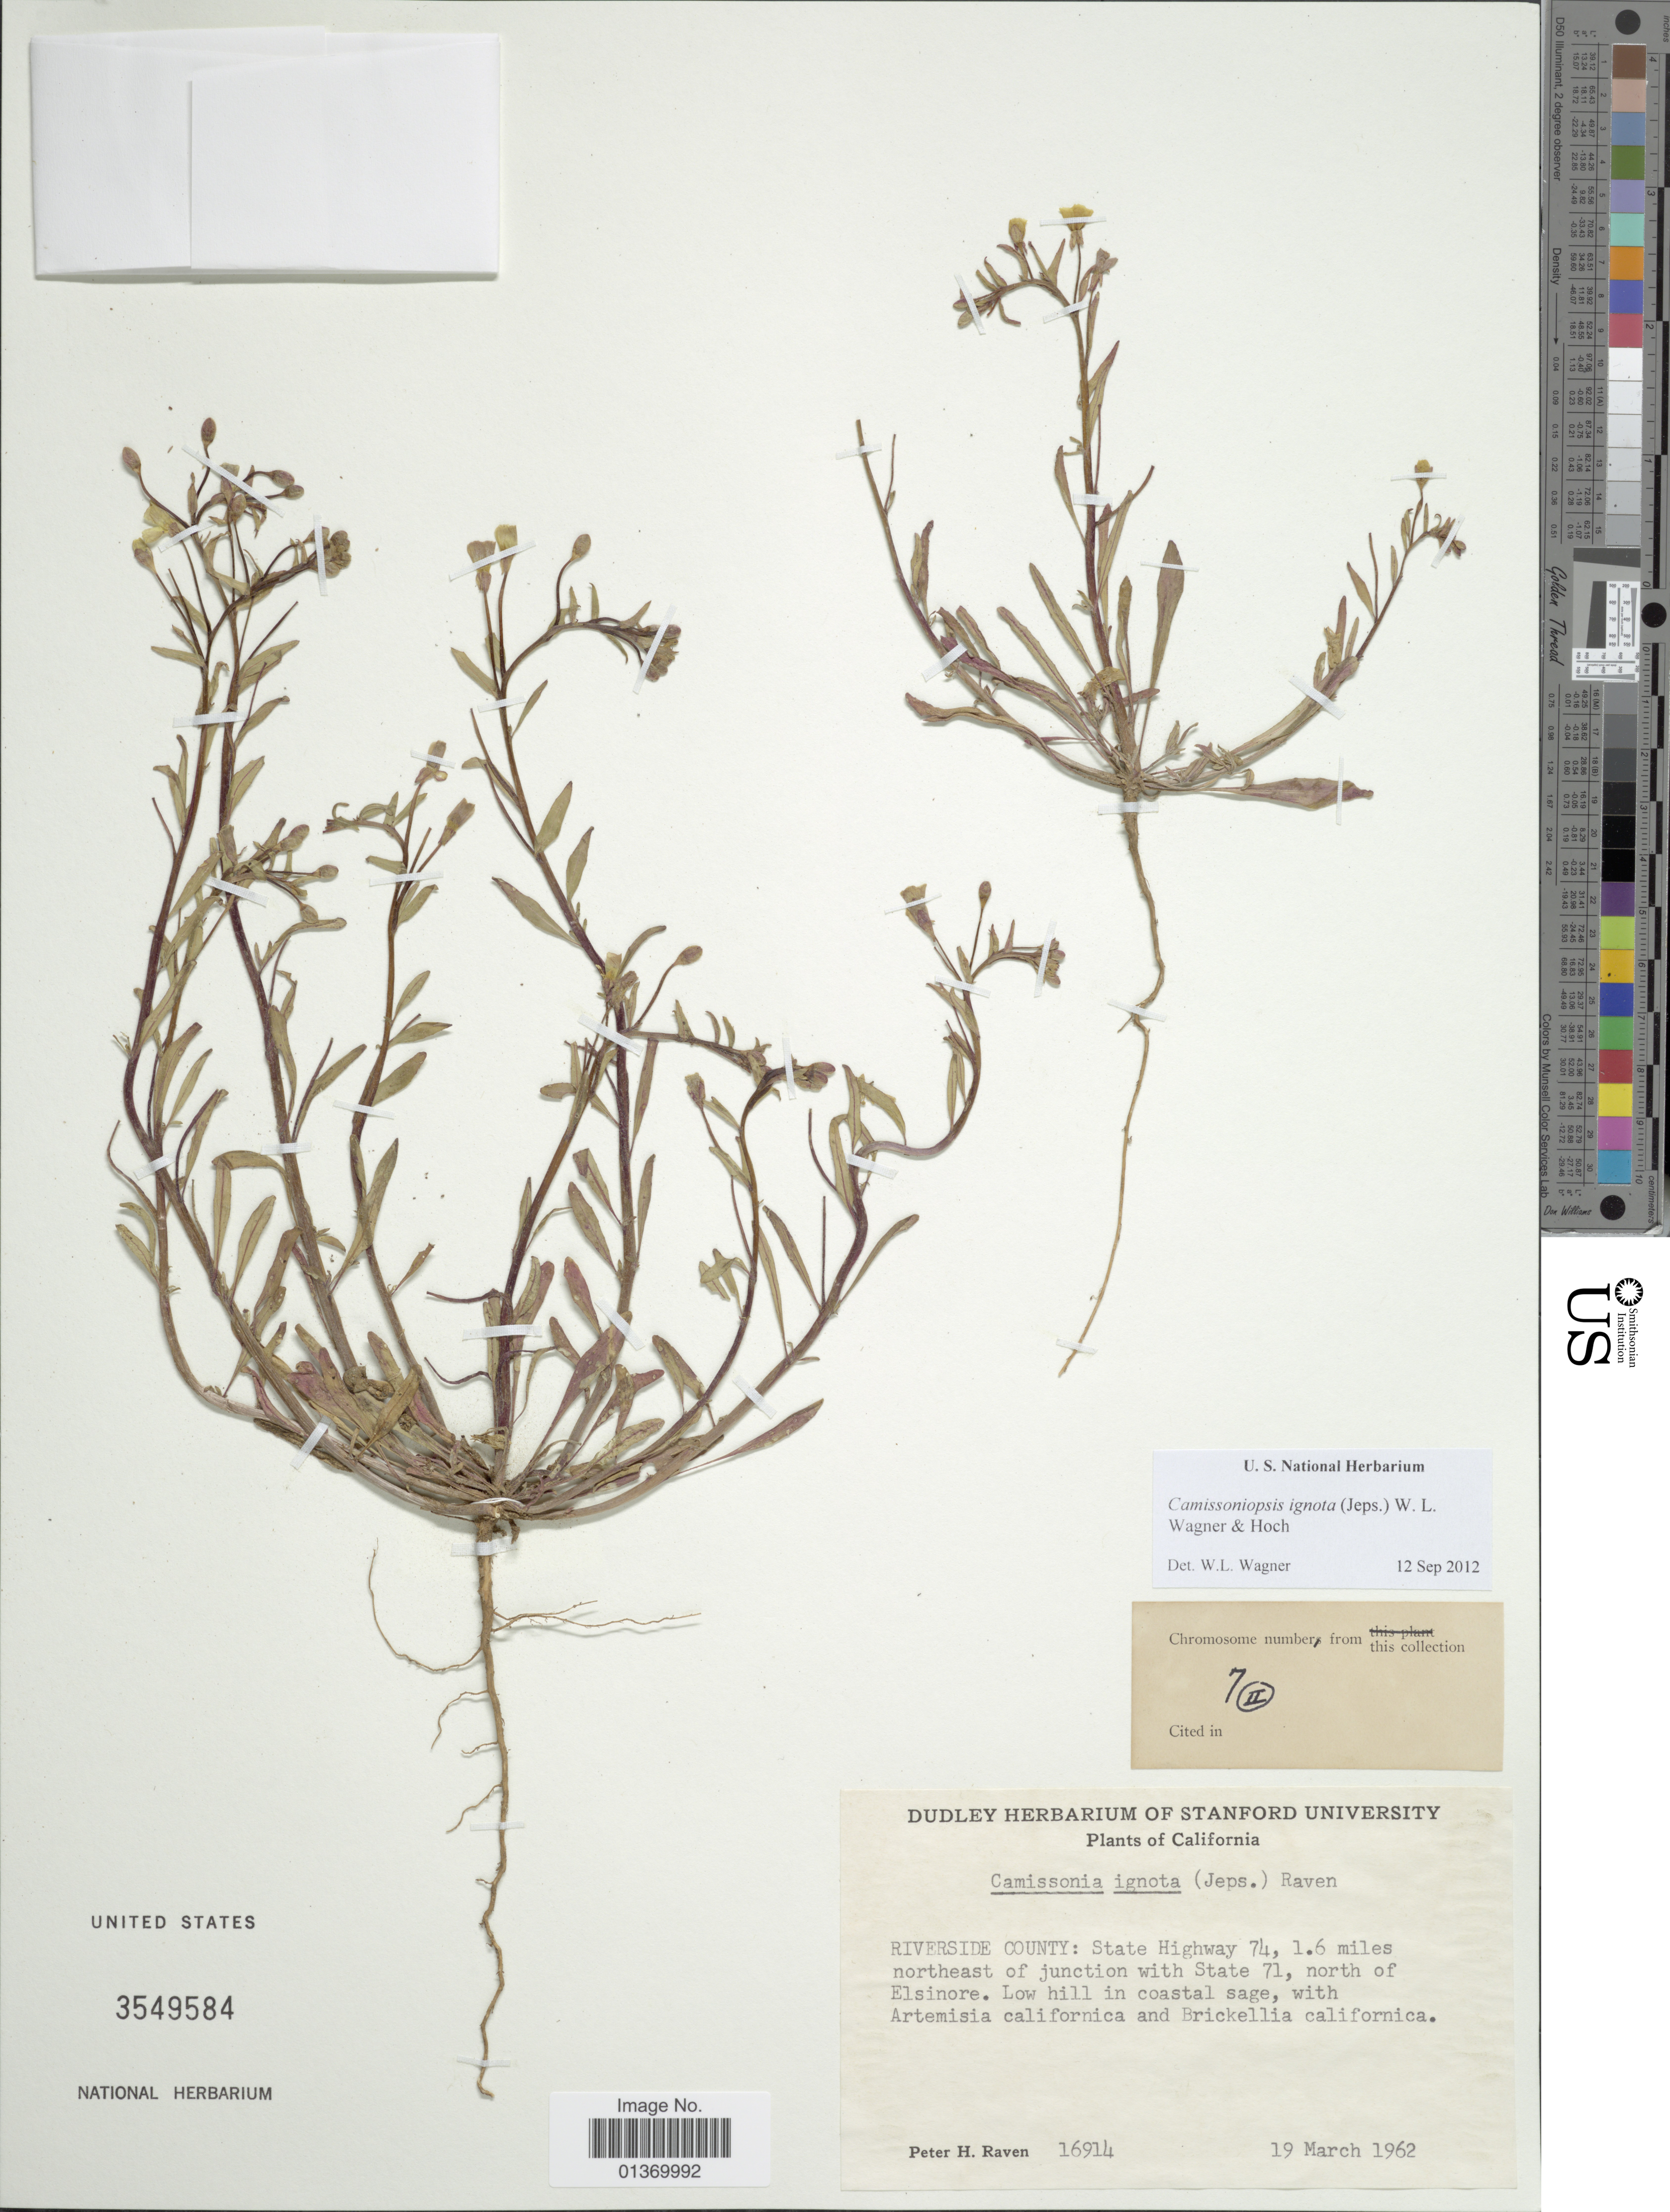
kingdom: Plantae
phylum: Tracheophyta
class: Magnoliopsida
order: Myrtales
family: Onagraceae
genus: Camissoniopsis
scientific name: Camissoniopsis ignota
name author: (Jeps.) W.L. Wagner & Hoch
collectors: P. H. Raven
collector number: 16914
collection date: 1962-03-19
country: United States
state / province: California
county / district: Riverside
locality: Riverside County: State Highway 74, 1.6 miles northeast of junction with State 71, north of Elsinore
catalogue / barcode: US 3549584